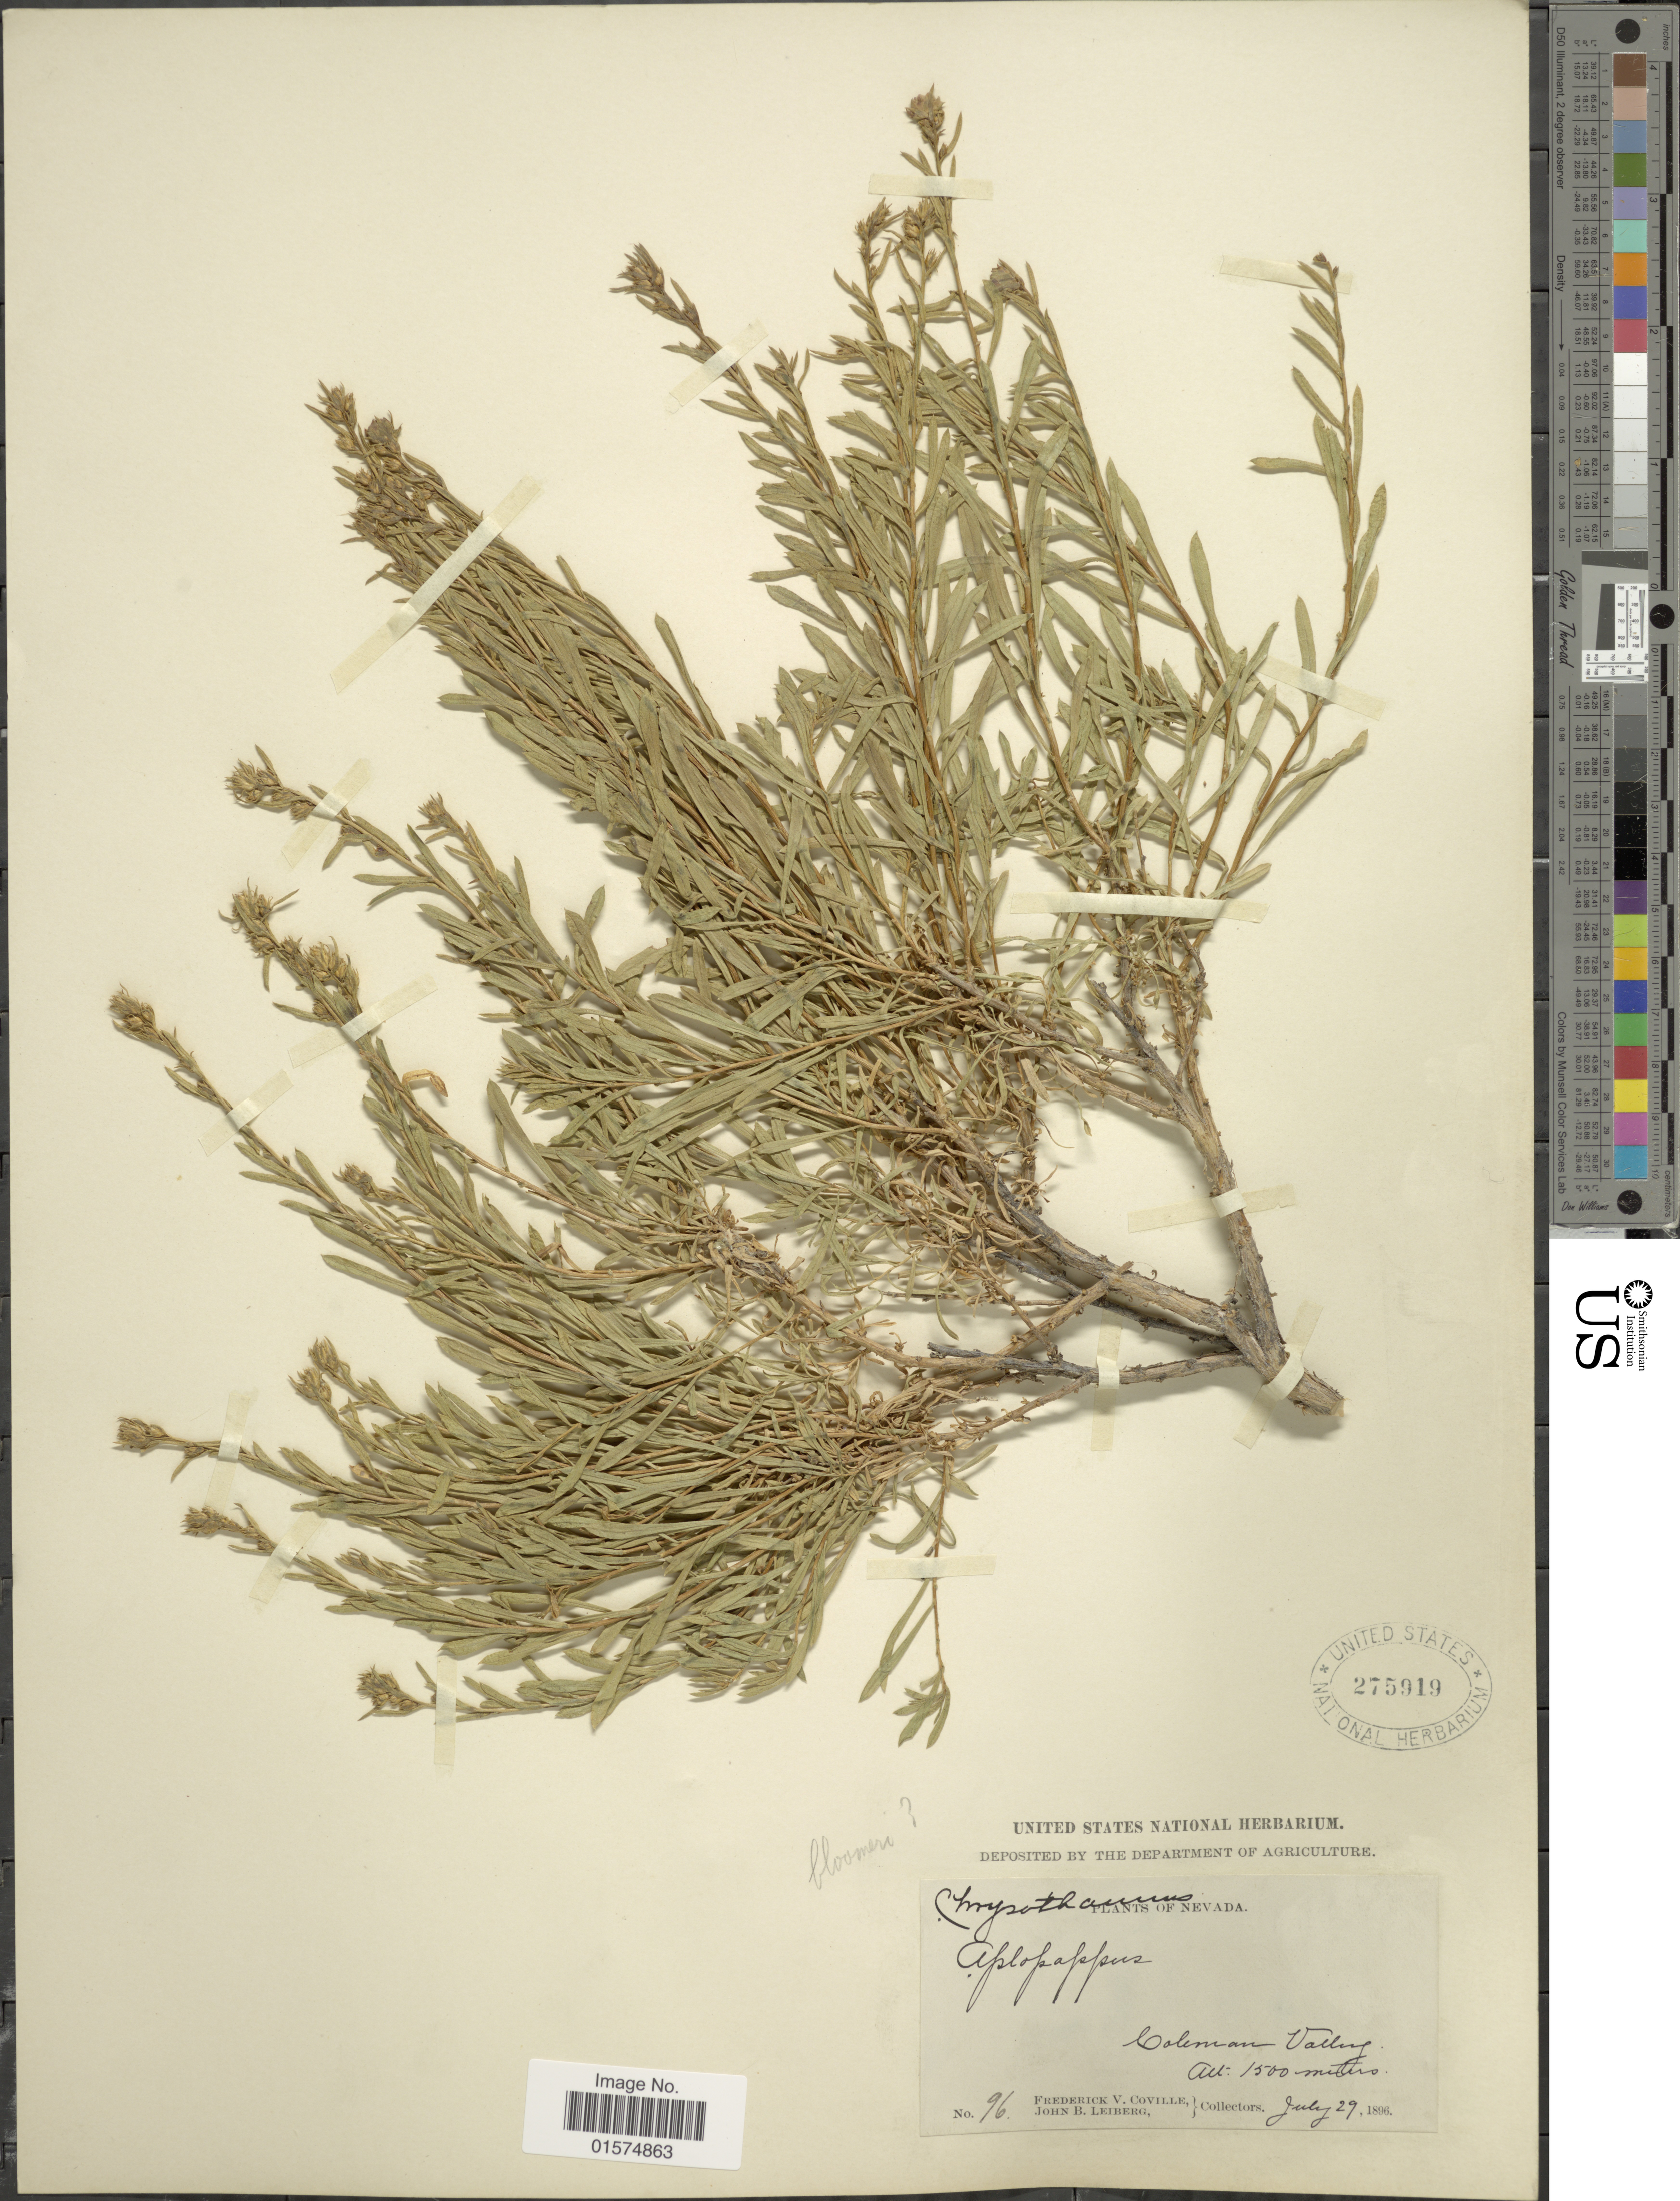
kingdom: Plantae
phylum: Tracheophyta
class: Magnoliopsida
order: Asterales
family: Asteraceae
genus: Ericameria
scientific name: Ericameria bloomeri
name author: (A. Gray) J.F. Macbr.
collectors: F. V. Coville & J. B. Leiberg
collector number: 96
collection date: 1896-07-29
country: United States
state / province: Nevada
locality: Coleman Valley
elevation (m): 1500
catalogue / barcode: US 275919